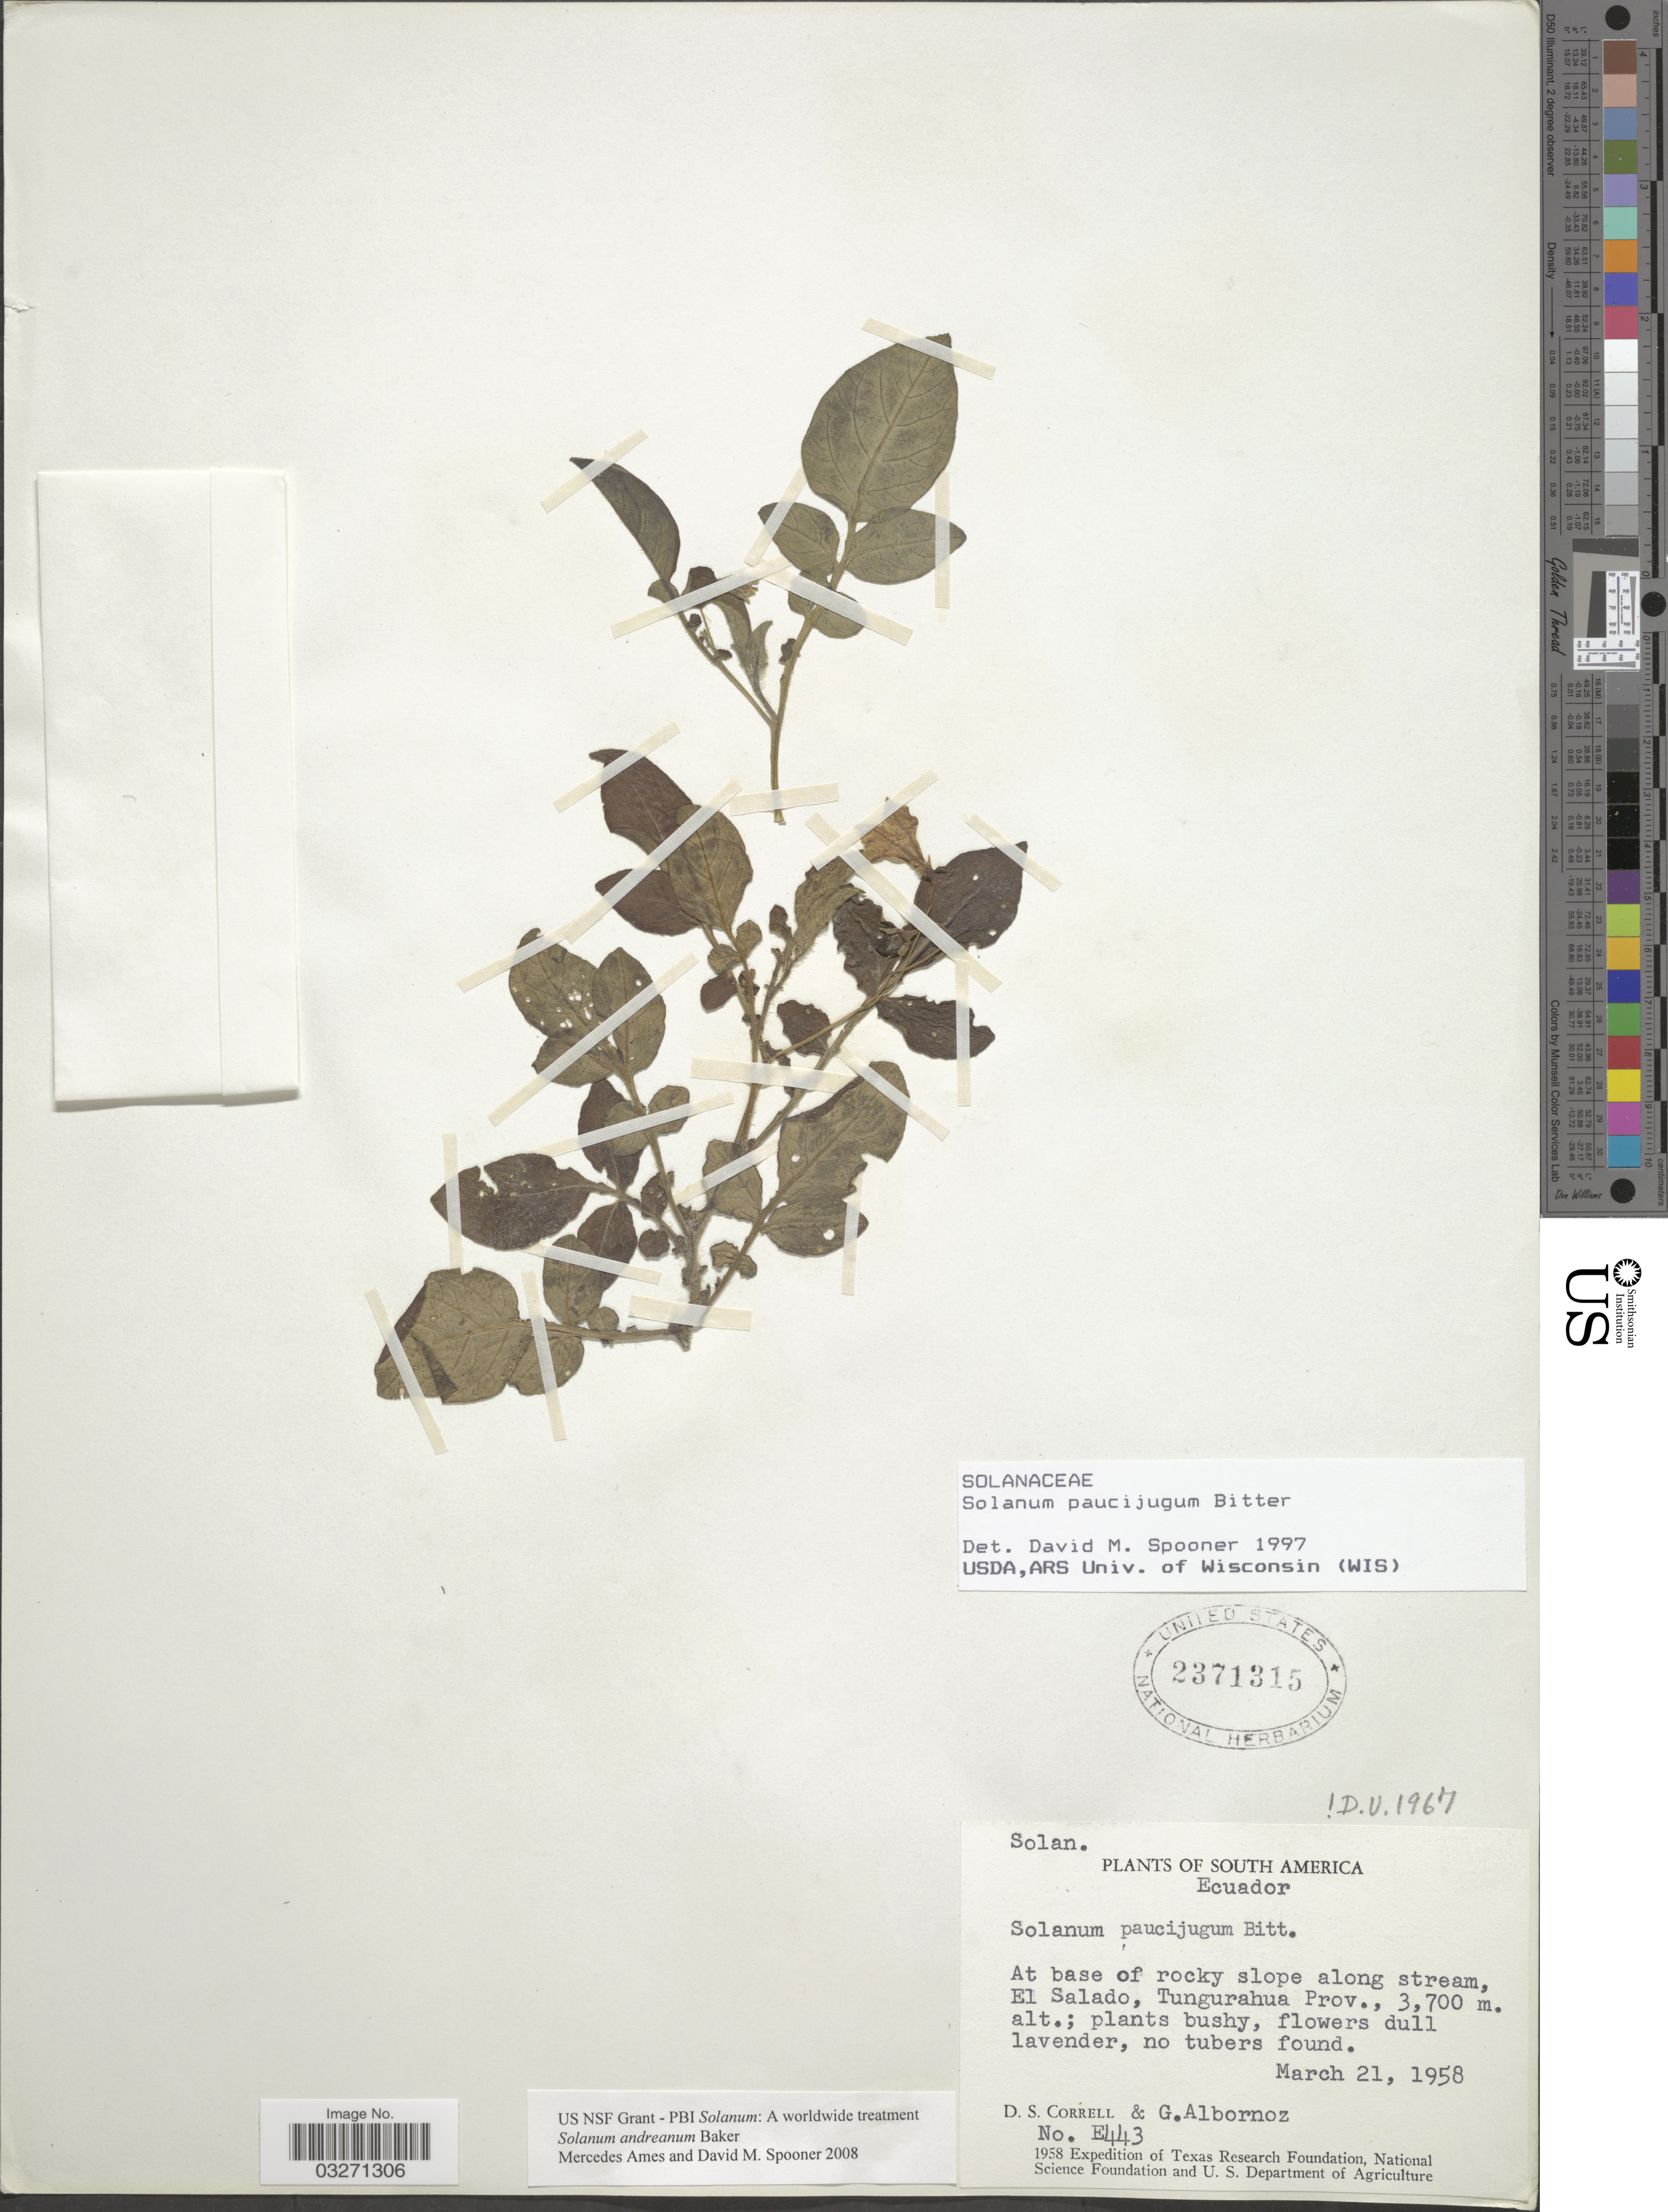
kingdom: Plantae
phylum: Tracheophyta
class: Magnoliopsida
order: Solanales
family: Solanaceae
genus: Solanum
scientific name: Solanum andreanum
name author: Baker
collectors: D. S. Correll & G. Albornoz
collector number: E443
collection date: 1958-03-21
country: Ecuador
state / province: Tungurahua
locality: At base of rocky slope along stream, El Salado.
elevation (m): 3700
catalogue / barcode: US 2371315